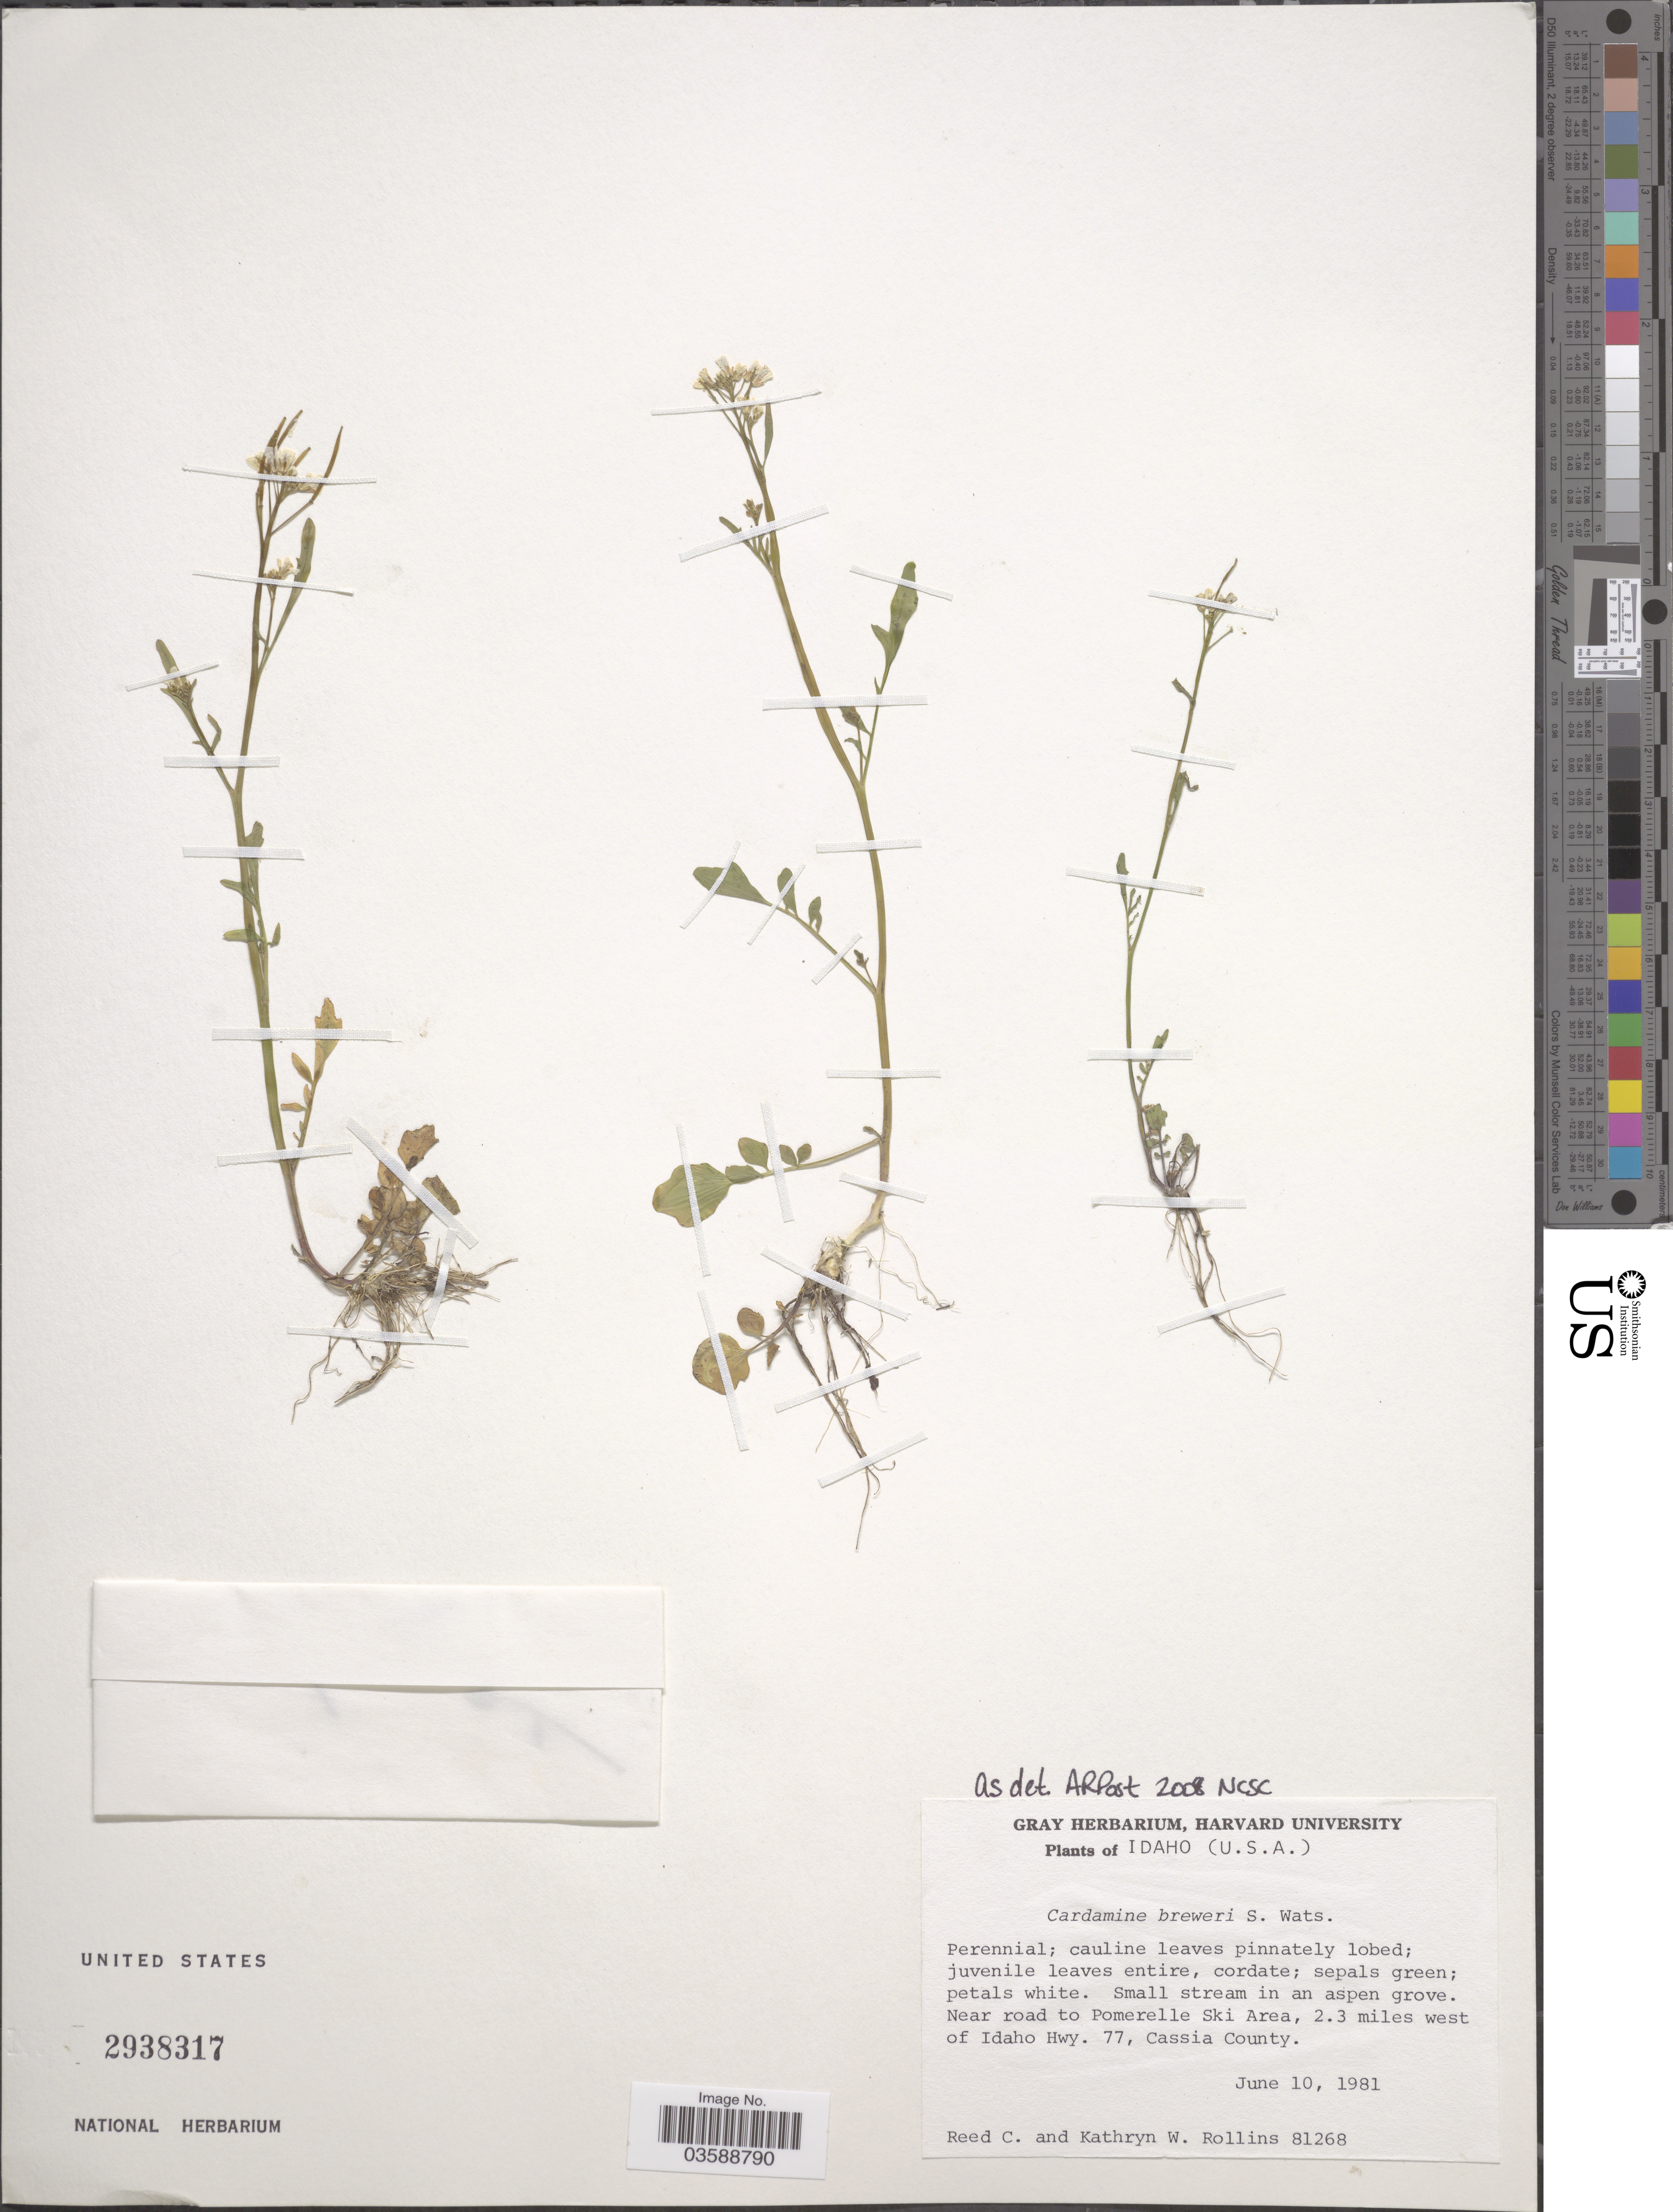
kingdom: Plantae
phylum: Tracheophyta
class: Magnoliopsida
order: Brassicales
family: Brassicaceae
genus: Cardamine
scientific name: Cardamine breweri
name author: S. Watson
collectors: R. C. Rollins & K. W. Rollins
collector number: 81268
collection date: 1981-06-10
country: United States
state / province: Idaho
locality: Near road to Pomerelle Ski Area, 2.3 miles west of Idaho Hwy. 77, Cassia County.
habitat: small stream in an aspen grove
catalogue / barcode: US 2938317